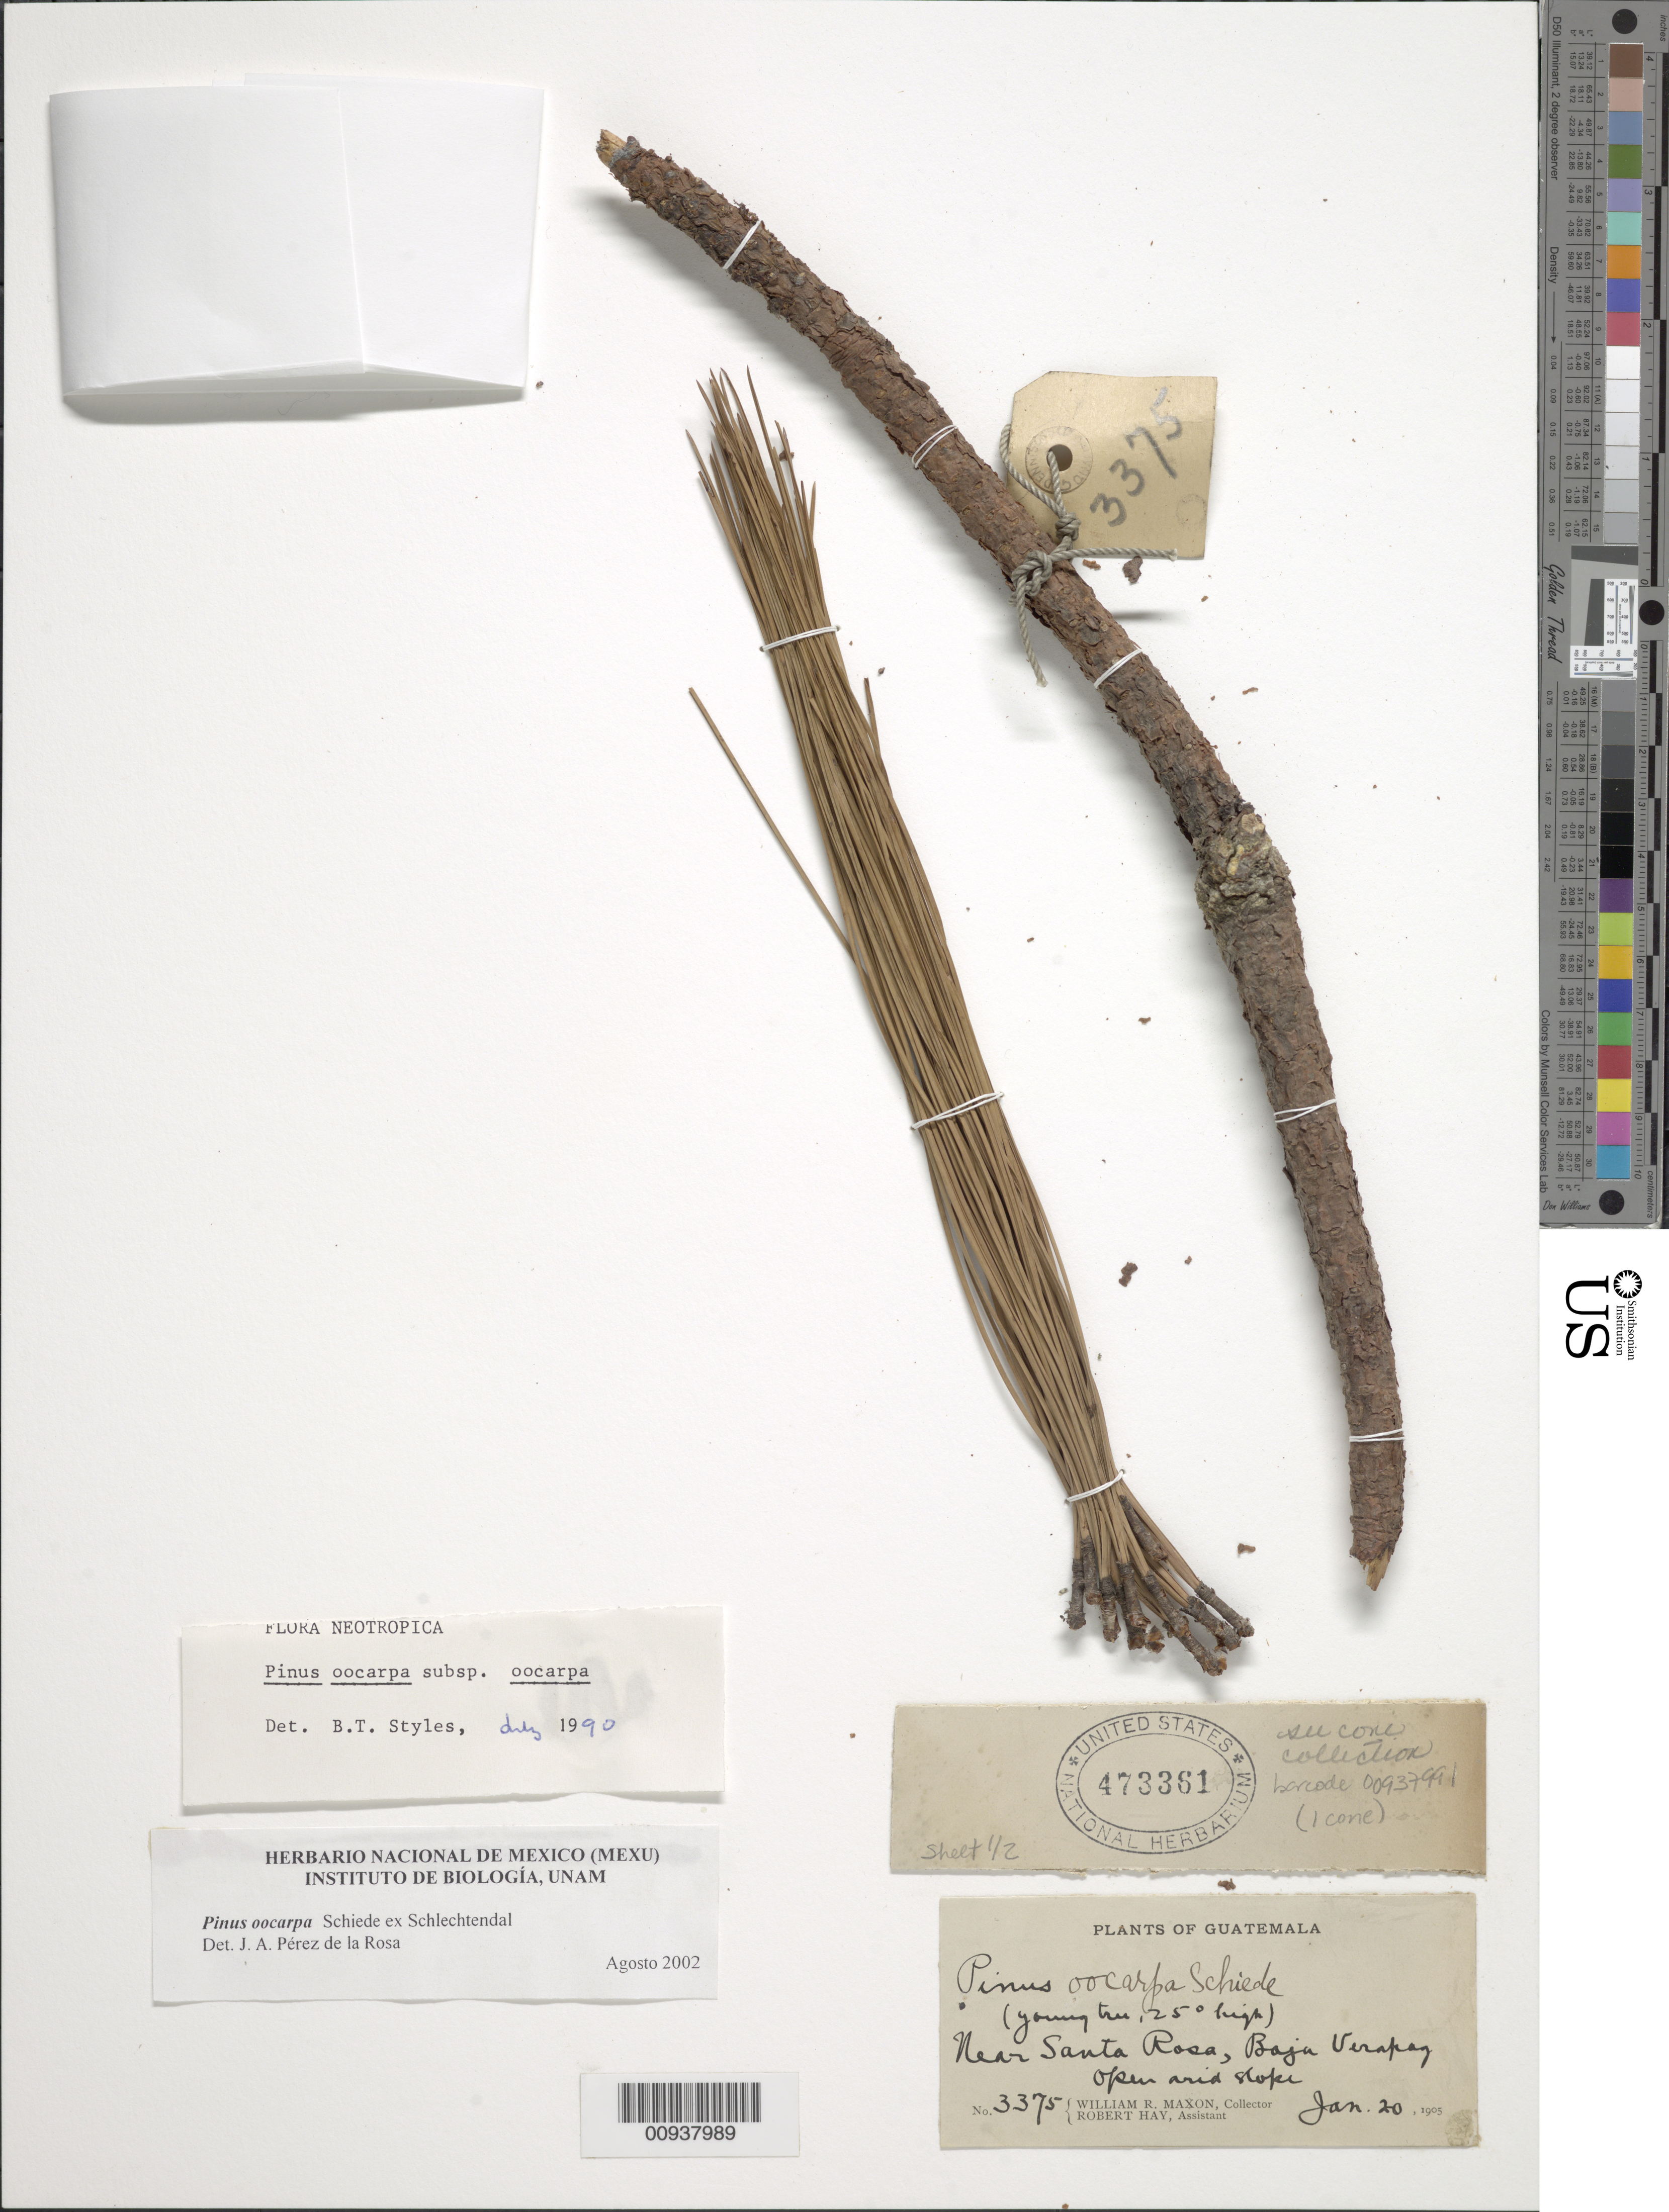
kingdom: Plantae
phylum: Tracheophyta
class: Pinopsida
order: Pinales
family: Pinaceae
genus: Pinus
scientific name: Pinus oocarpa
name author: Schiede ex Schltdl.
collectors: W. R. Maxon & R. Hay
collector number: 3375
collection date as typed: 20 Jan 1905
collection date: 1905-01-20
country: Guatemala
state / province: Baja Verapaz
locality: Near Santa Rosa.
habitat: Open arid slope.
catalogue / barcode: US 473361